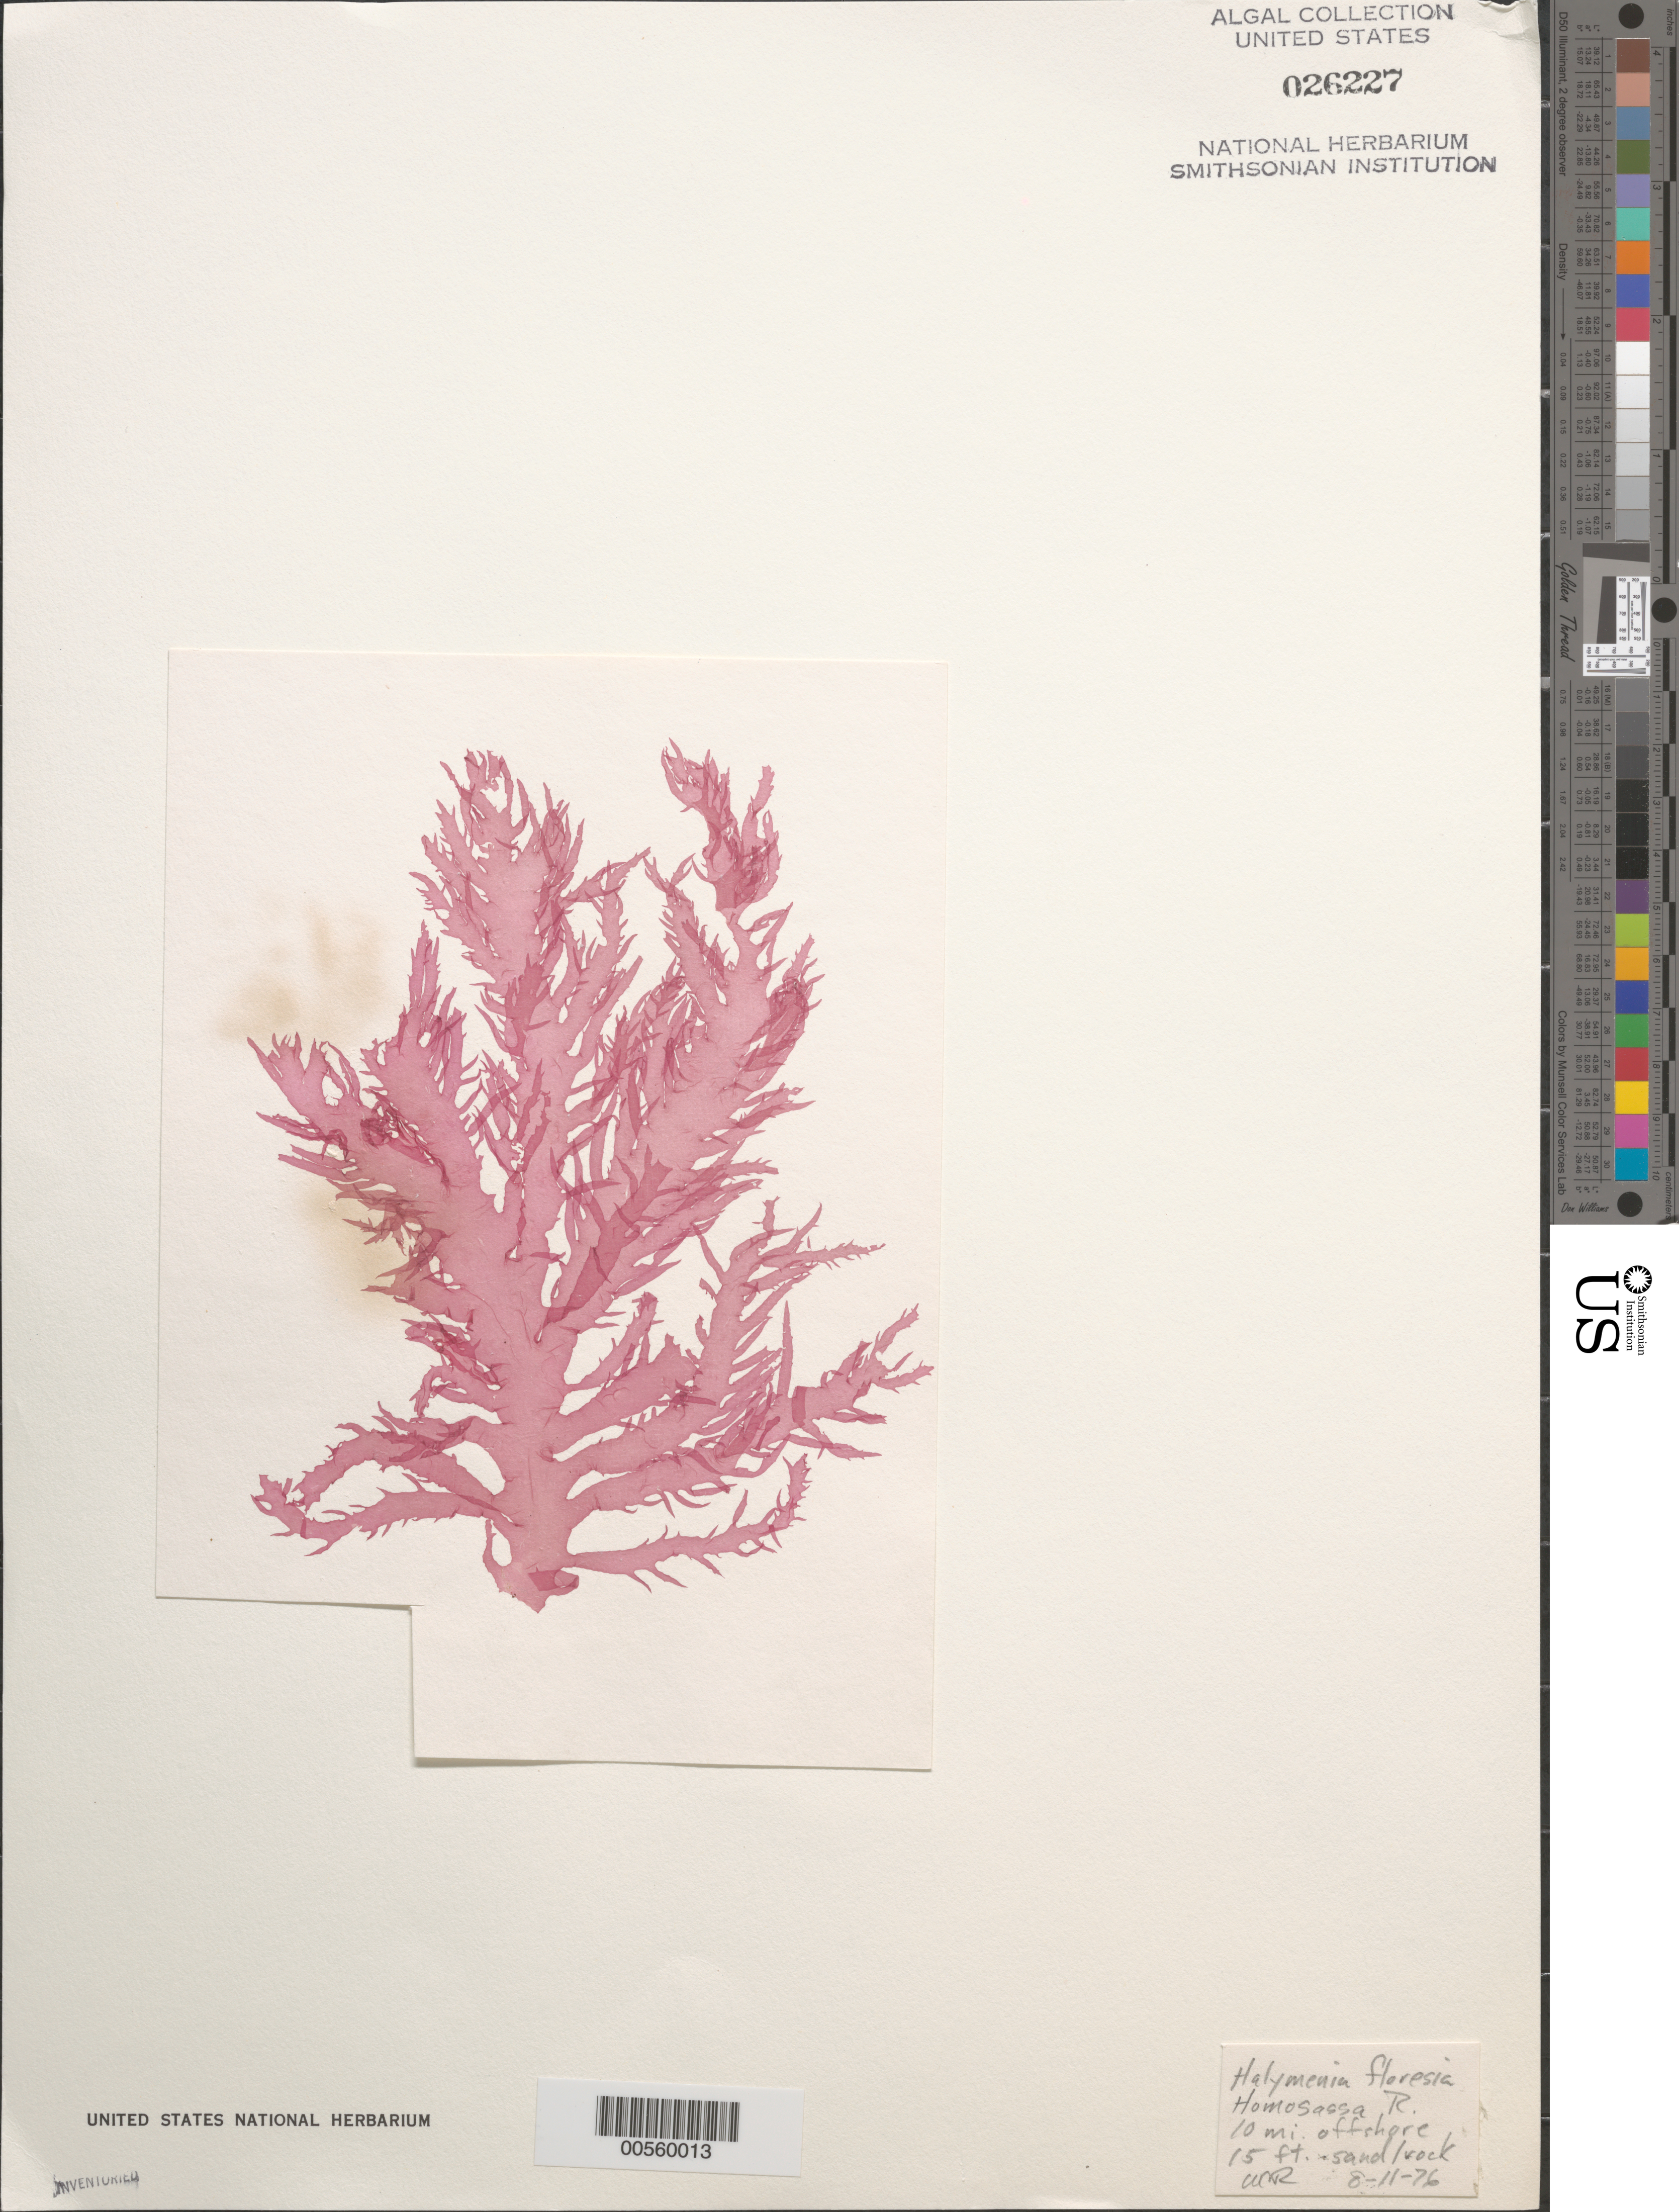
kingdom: Plantae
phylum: Rhodophyta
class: Florideophyceae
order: Halymeniales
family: Halymeniaceae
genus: Halymenia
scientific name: Halymenia floresii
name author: (Clemente) C. Agardh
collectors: W. C. Roth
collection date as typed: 11 Aug 1976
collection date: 1976-08-11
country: United States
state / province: Florida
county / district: Citrus County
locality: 10 miles off Homosassa River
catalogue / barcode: US 26227